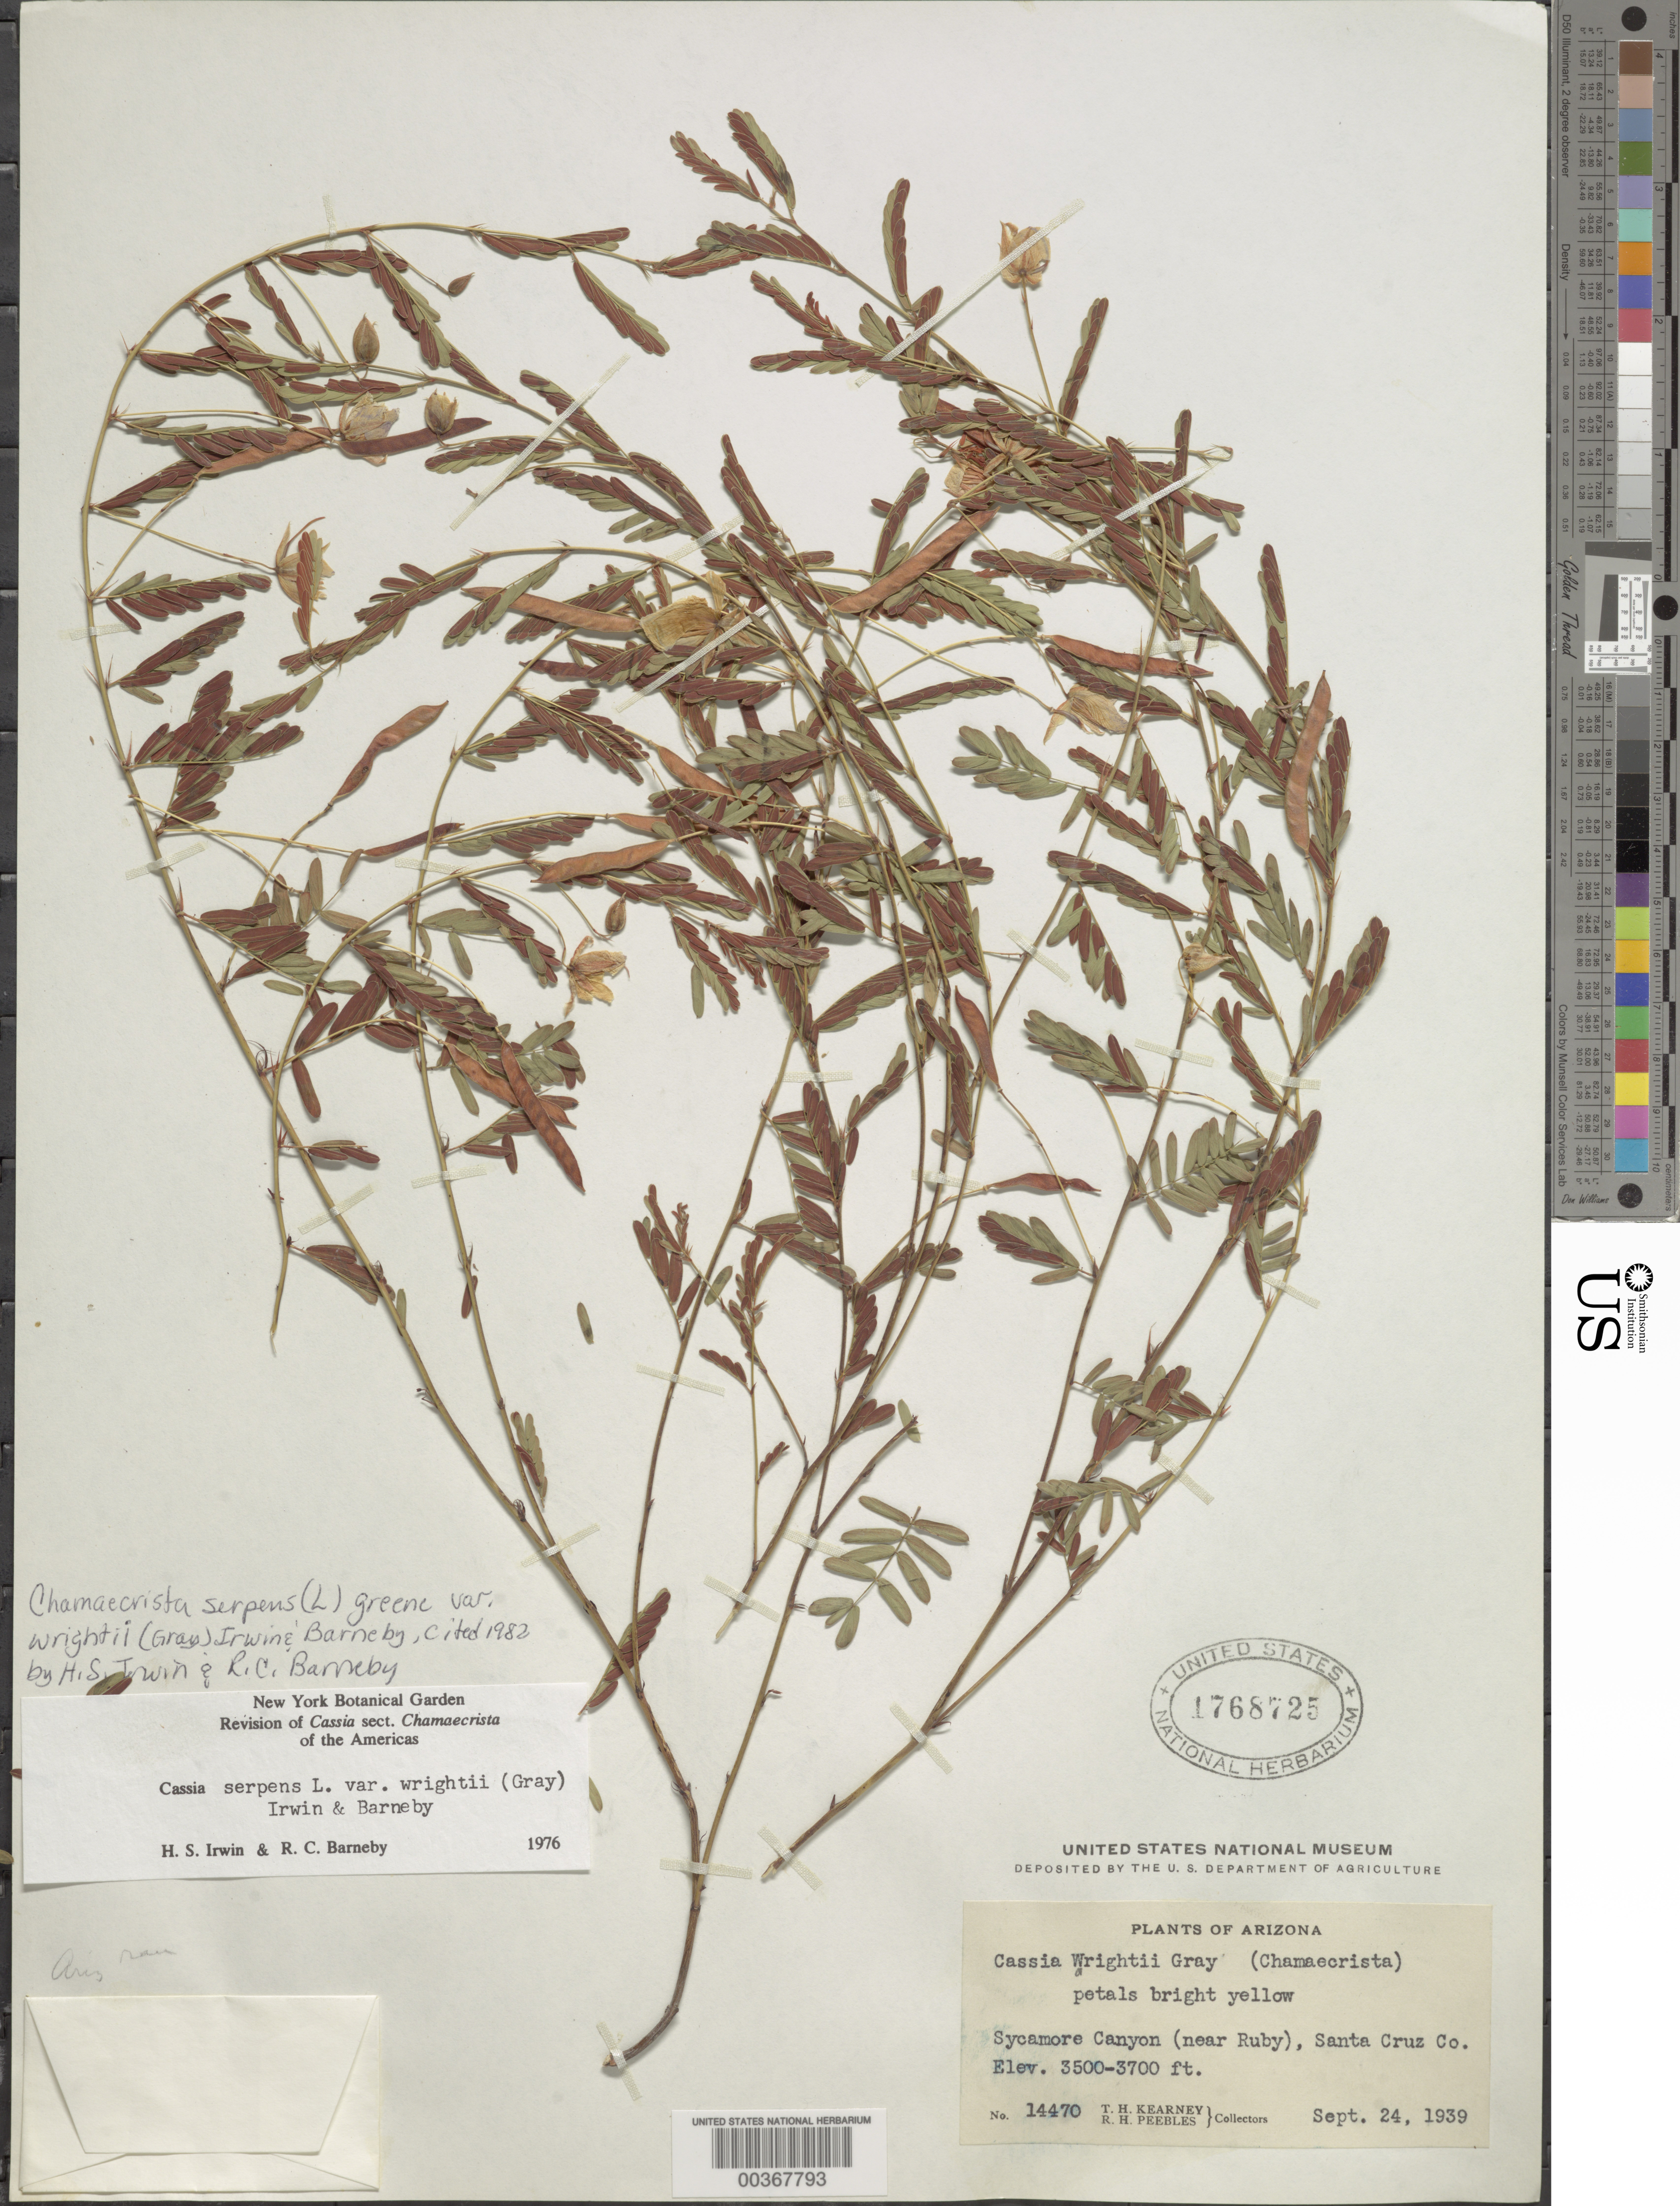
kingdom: Plantae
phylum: Tracheophyta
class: Magnoliopsida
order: Fabales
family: Fabaceae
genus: Chamaecrista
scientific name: Chamaecrista serpens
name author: (L.) Greene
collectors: T. H. Kearney & R. H. Peebles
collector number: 14470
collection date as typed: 24 Sep 1939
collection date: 1939-09-24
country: United States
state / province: Arizona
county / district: Santa Cruz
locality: Sycamore Canyon, near Ruby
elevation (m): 1067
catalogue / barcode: US 1768725